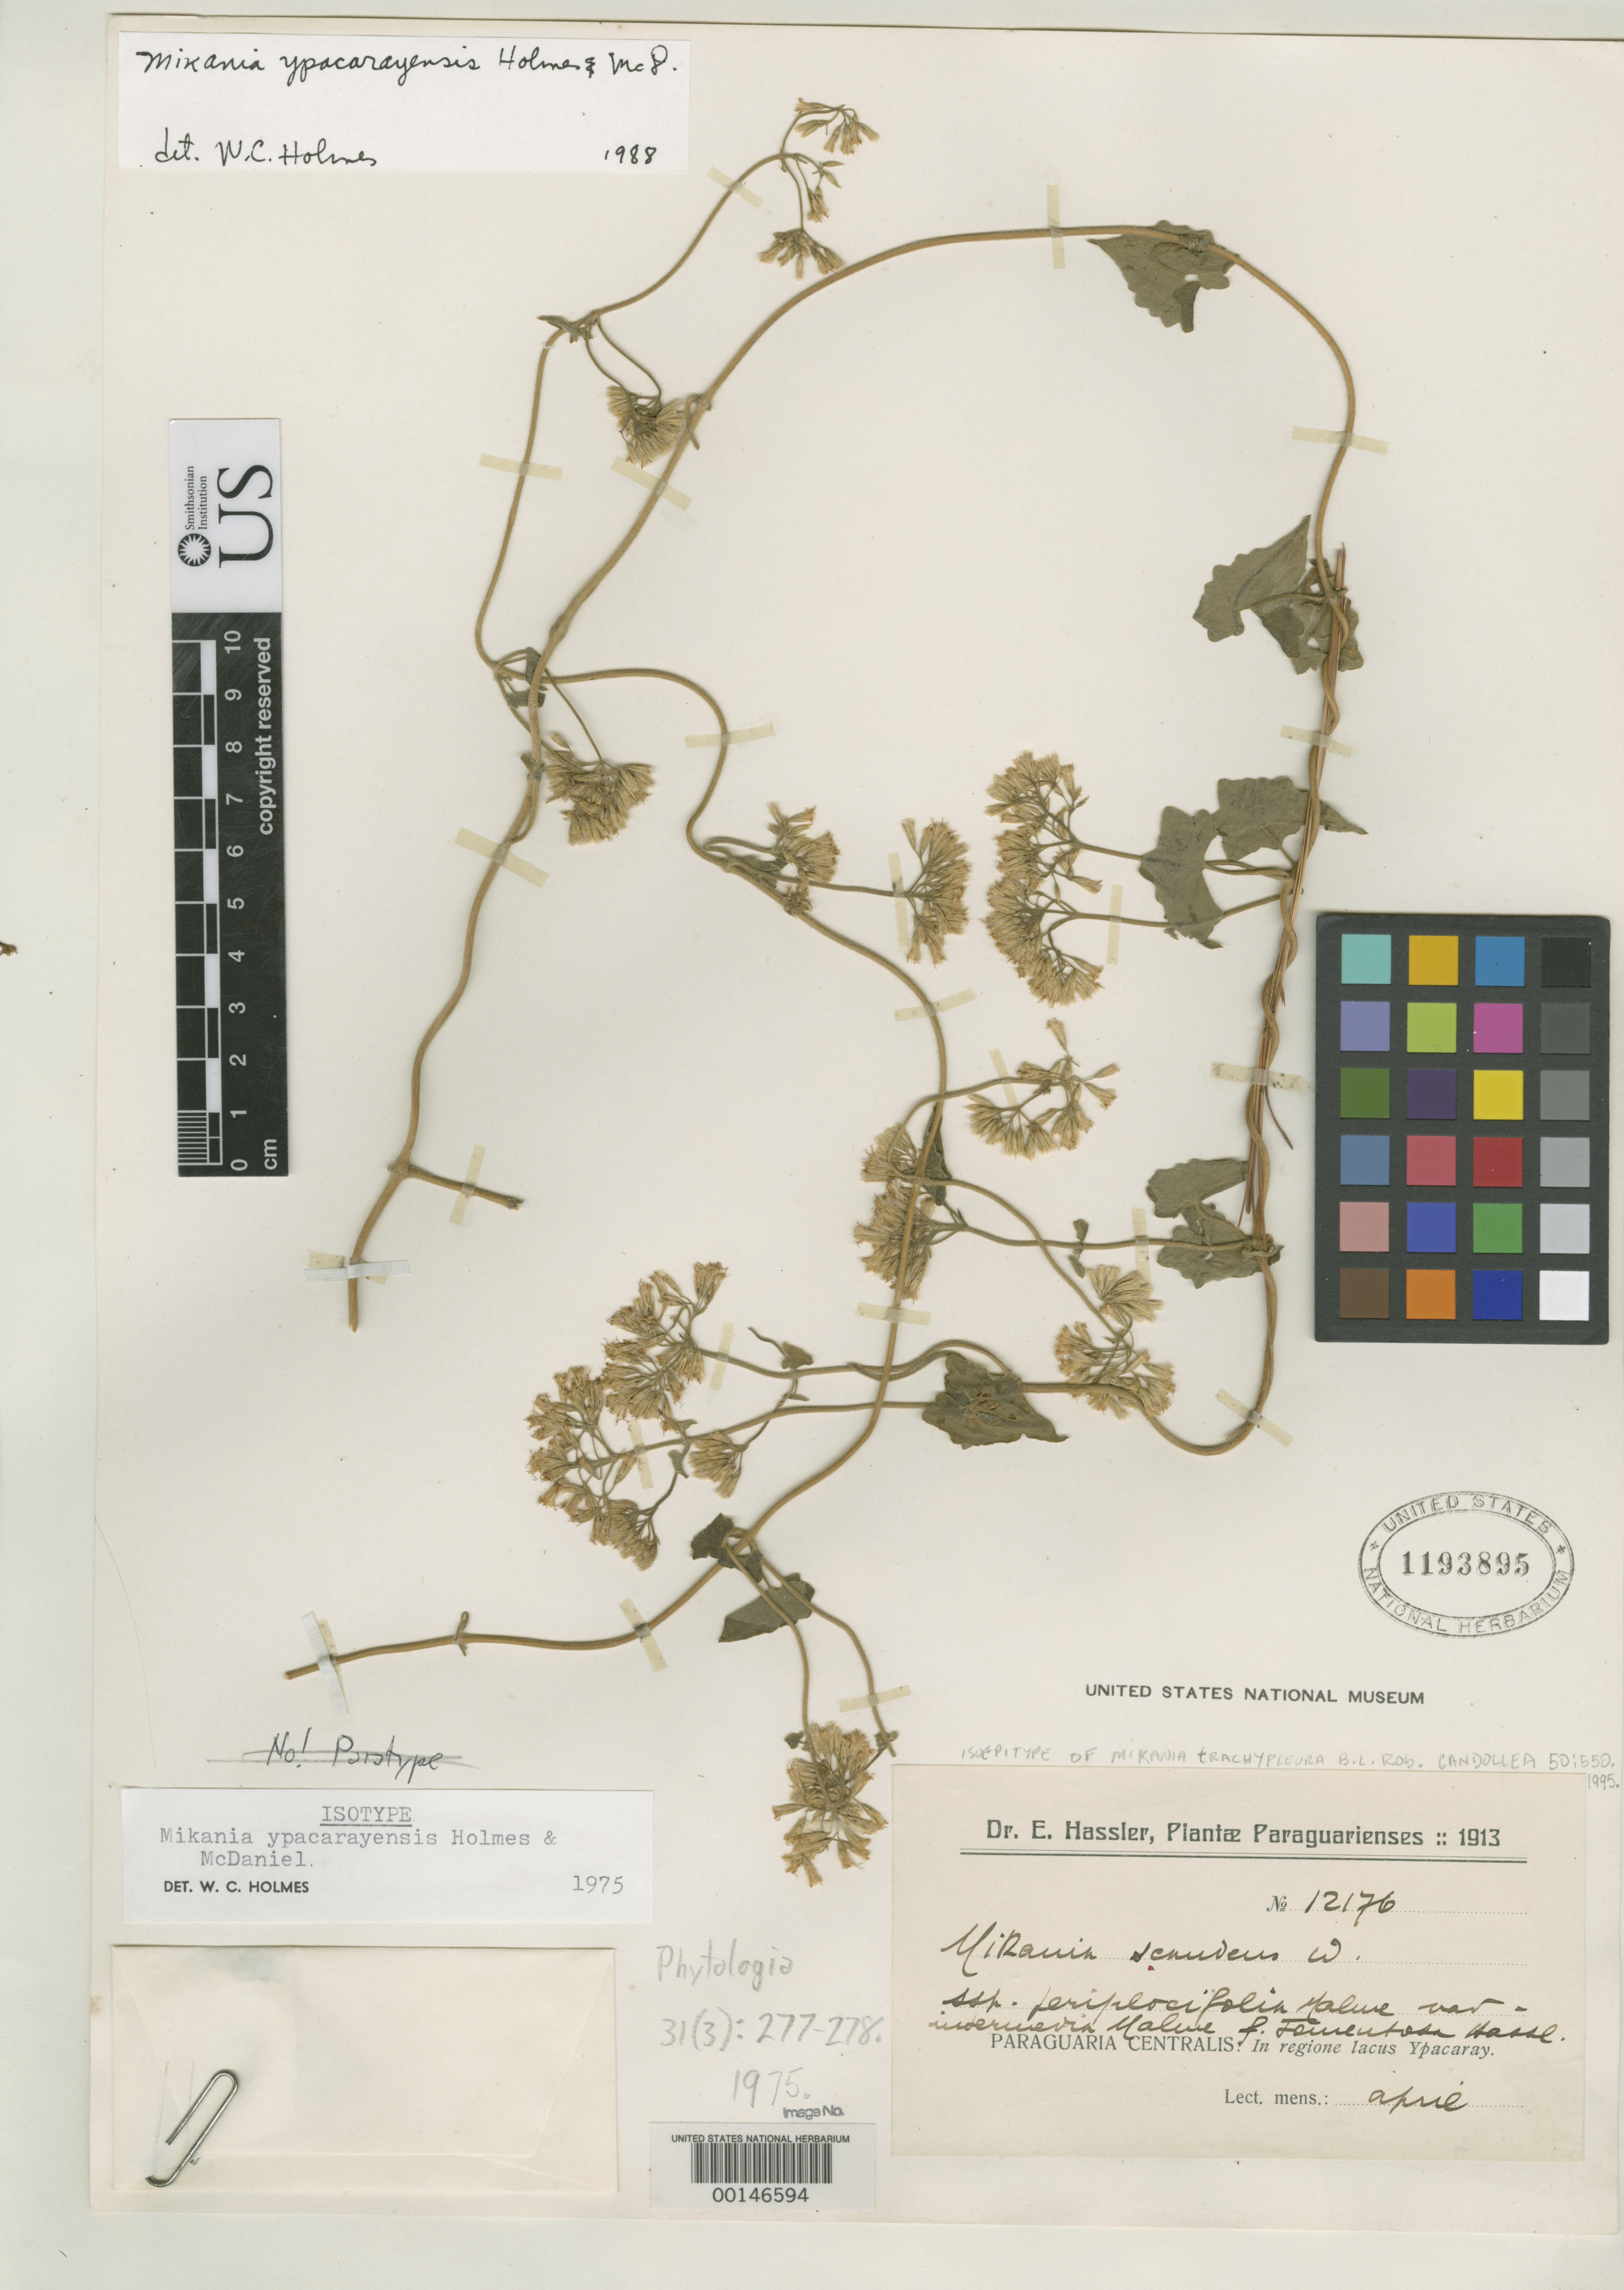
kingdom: Plantae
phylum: Tracheophyta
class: Magnoliopsida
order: Asterales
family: Asteraceae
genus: Mikania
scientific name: Mikania ypacarayensis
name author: W.C. Holmes & McDaniel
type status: Isotype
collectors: E. Hassler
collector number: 12176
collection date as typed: Apr 1913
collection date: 1913-04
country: Paraguay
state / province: Central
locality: In region of Lake Ypacaray.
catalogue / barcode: US 1193895